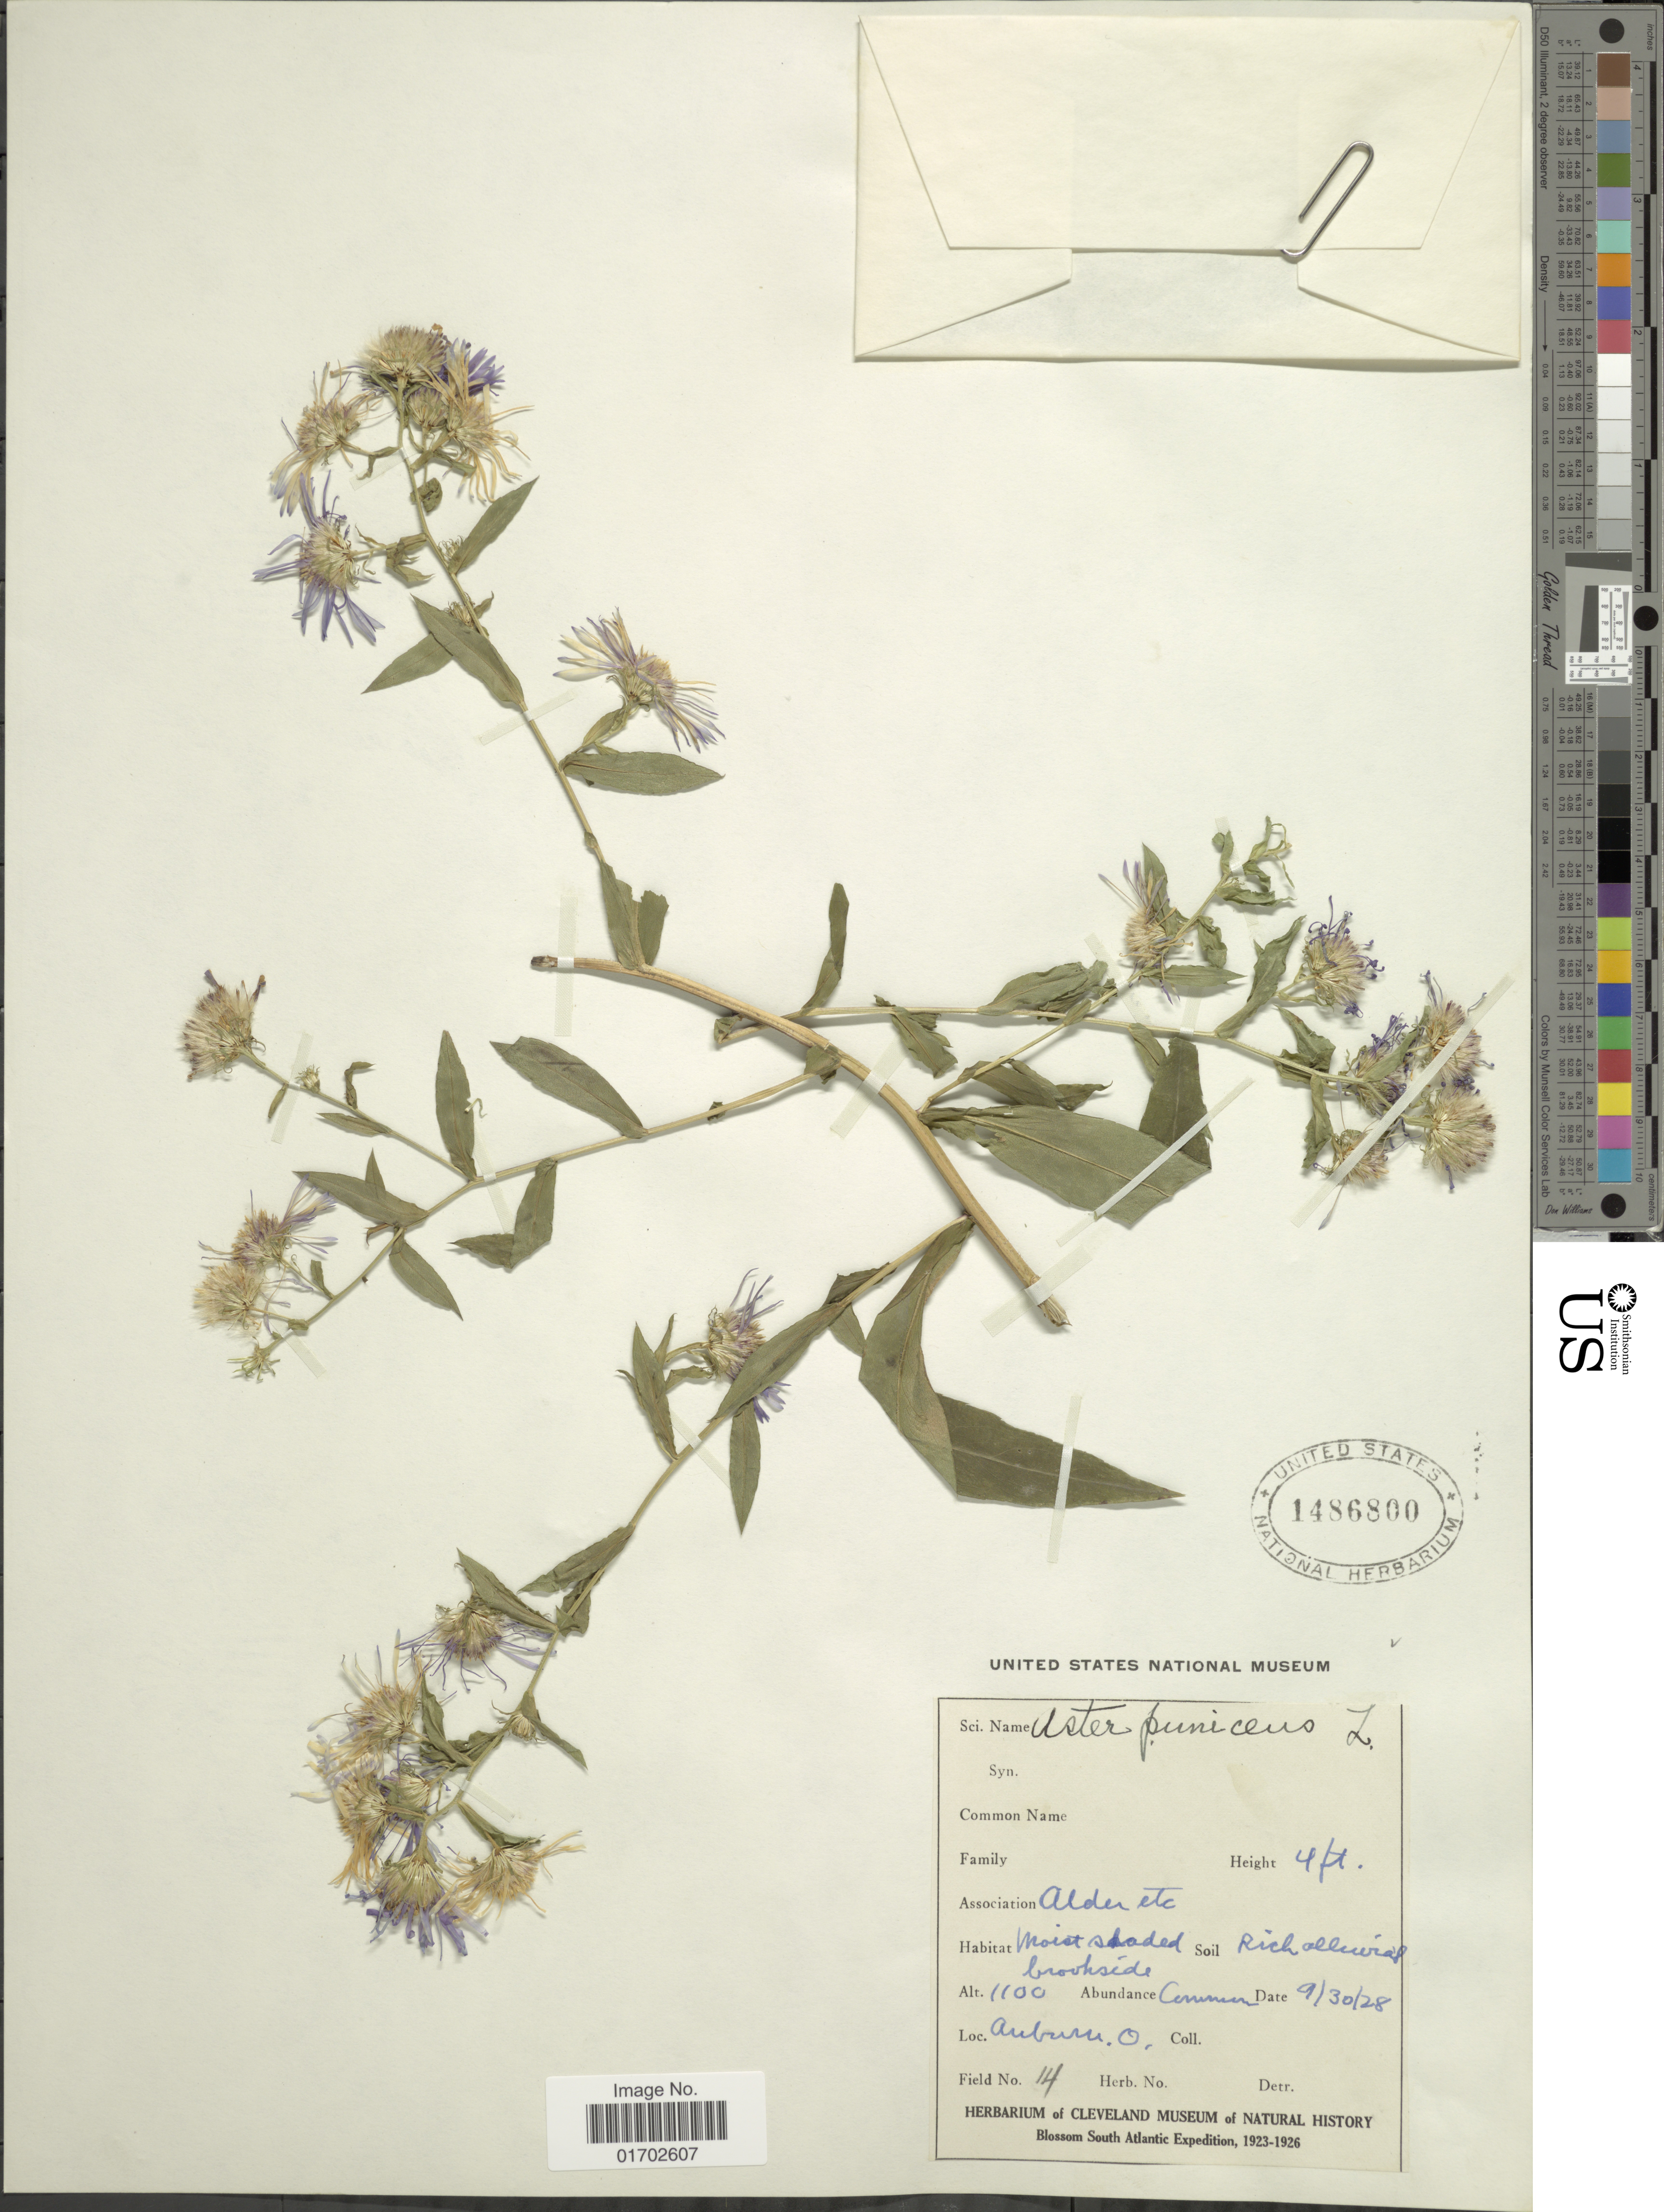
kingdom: Plantae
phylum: Tracheophyta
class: Magnoliopsida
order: Asterales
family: Asteraceae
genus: Symphyotrichum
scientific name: Symphyotrichum puniceum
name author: (L.) Á. Löve & D. Löve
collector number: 14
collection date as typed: Transcribed d/m/y: 30/9/28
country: United States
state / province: Ohio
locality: Moist shadd brookside, Soil Rich alluvial, Auburn O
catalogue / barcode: US 1486800